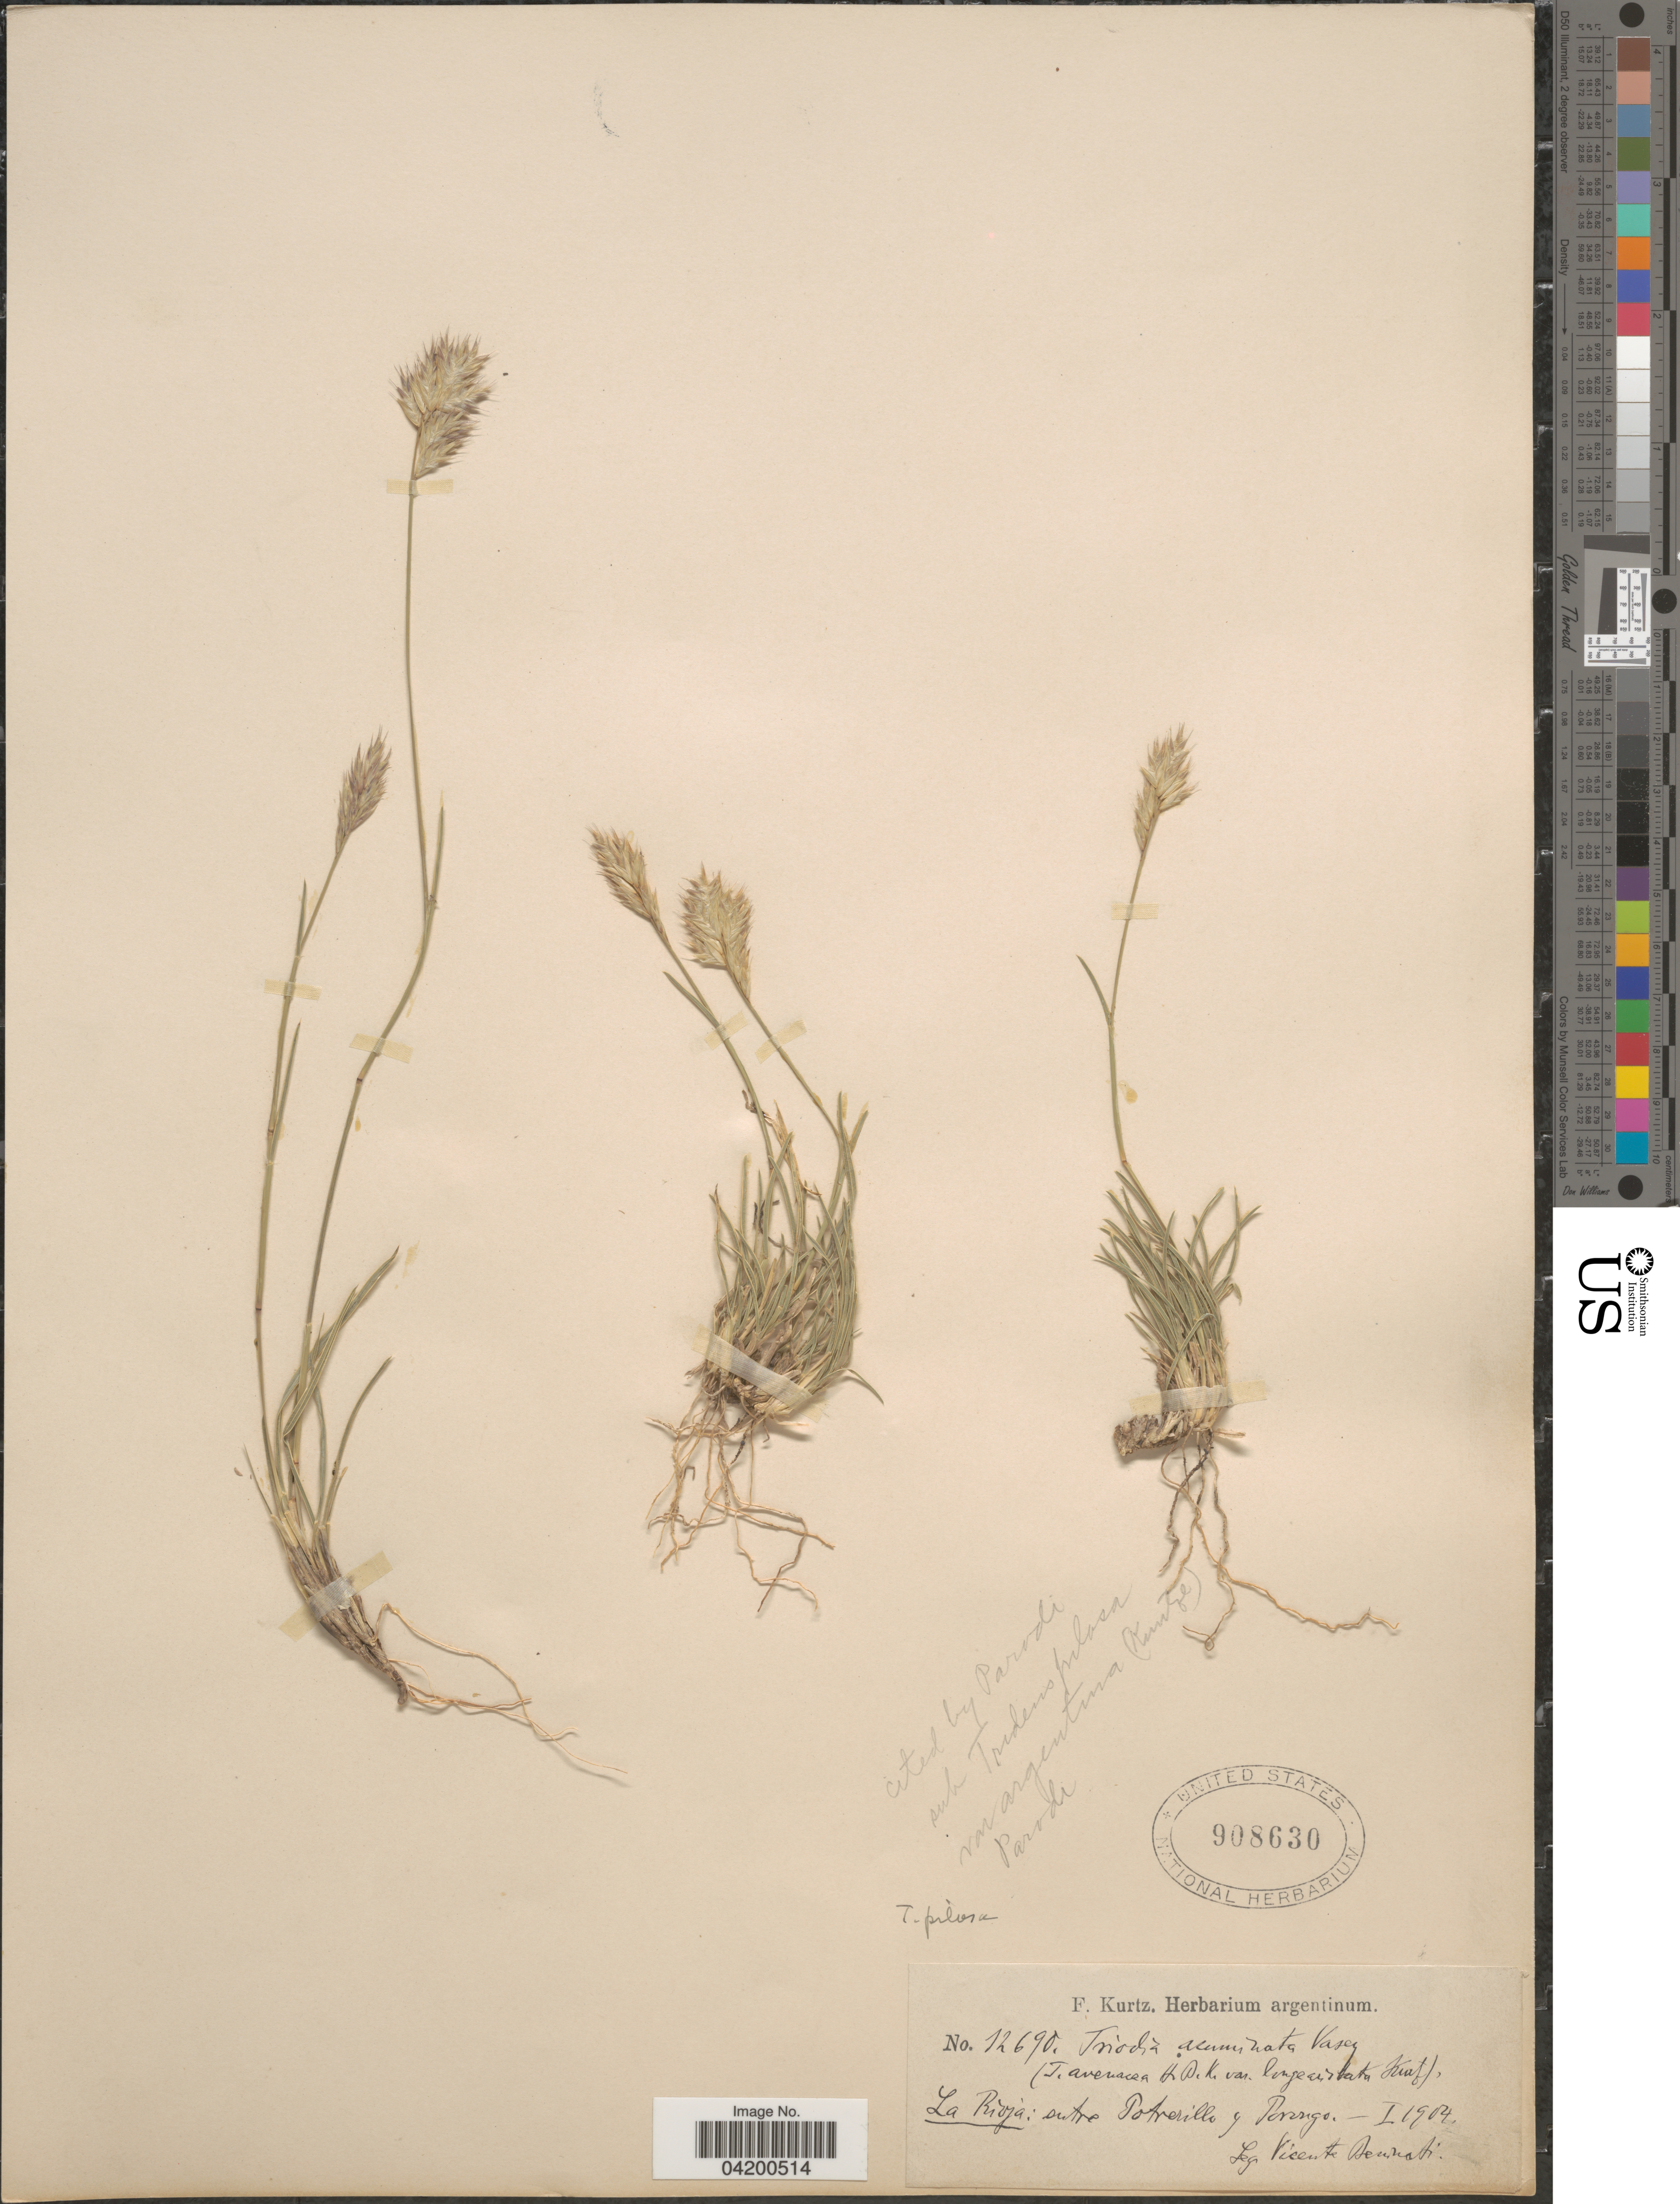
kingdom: Plantae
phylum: Tracheophyta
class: Liliopsida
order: Poales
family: Poaceae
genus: Erioneuron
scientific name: Erioneuron pilosum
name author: (Buckley) Nash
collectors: V. Beninati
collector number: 12690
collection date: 1904-01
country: Argentina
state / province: La Rioja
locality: Entre Potrerillo y Porongo.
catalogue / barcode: US 908630